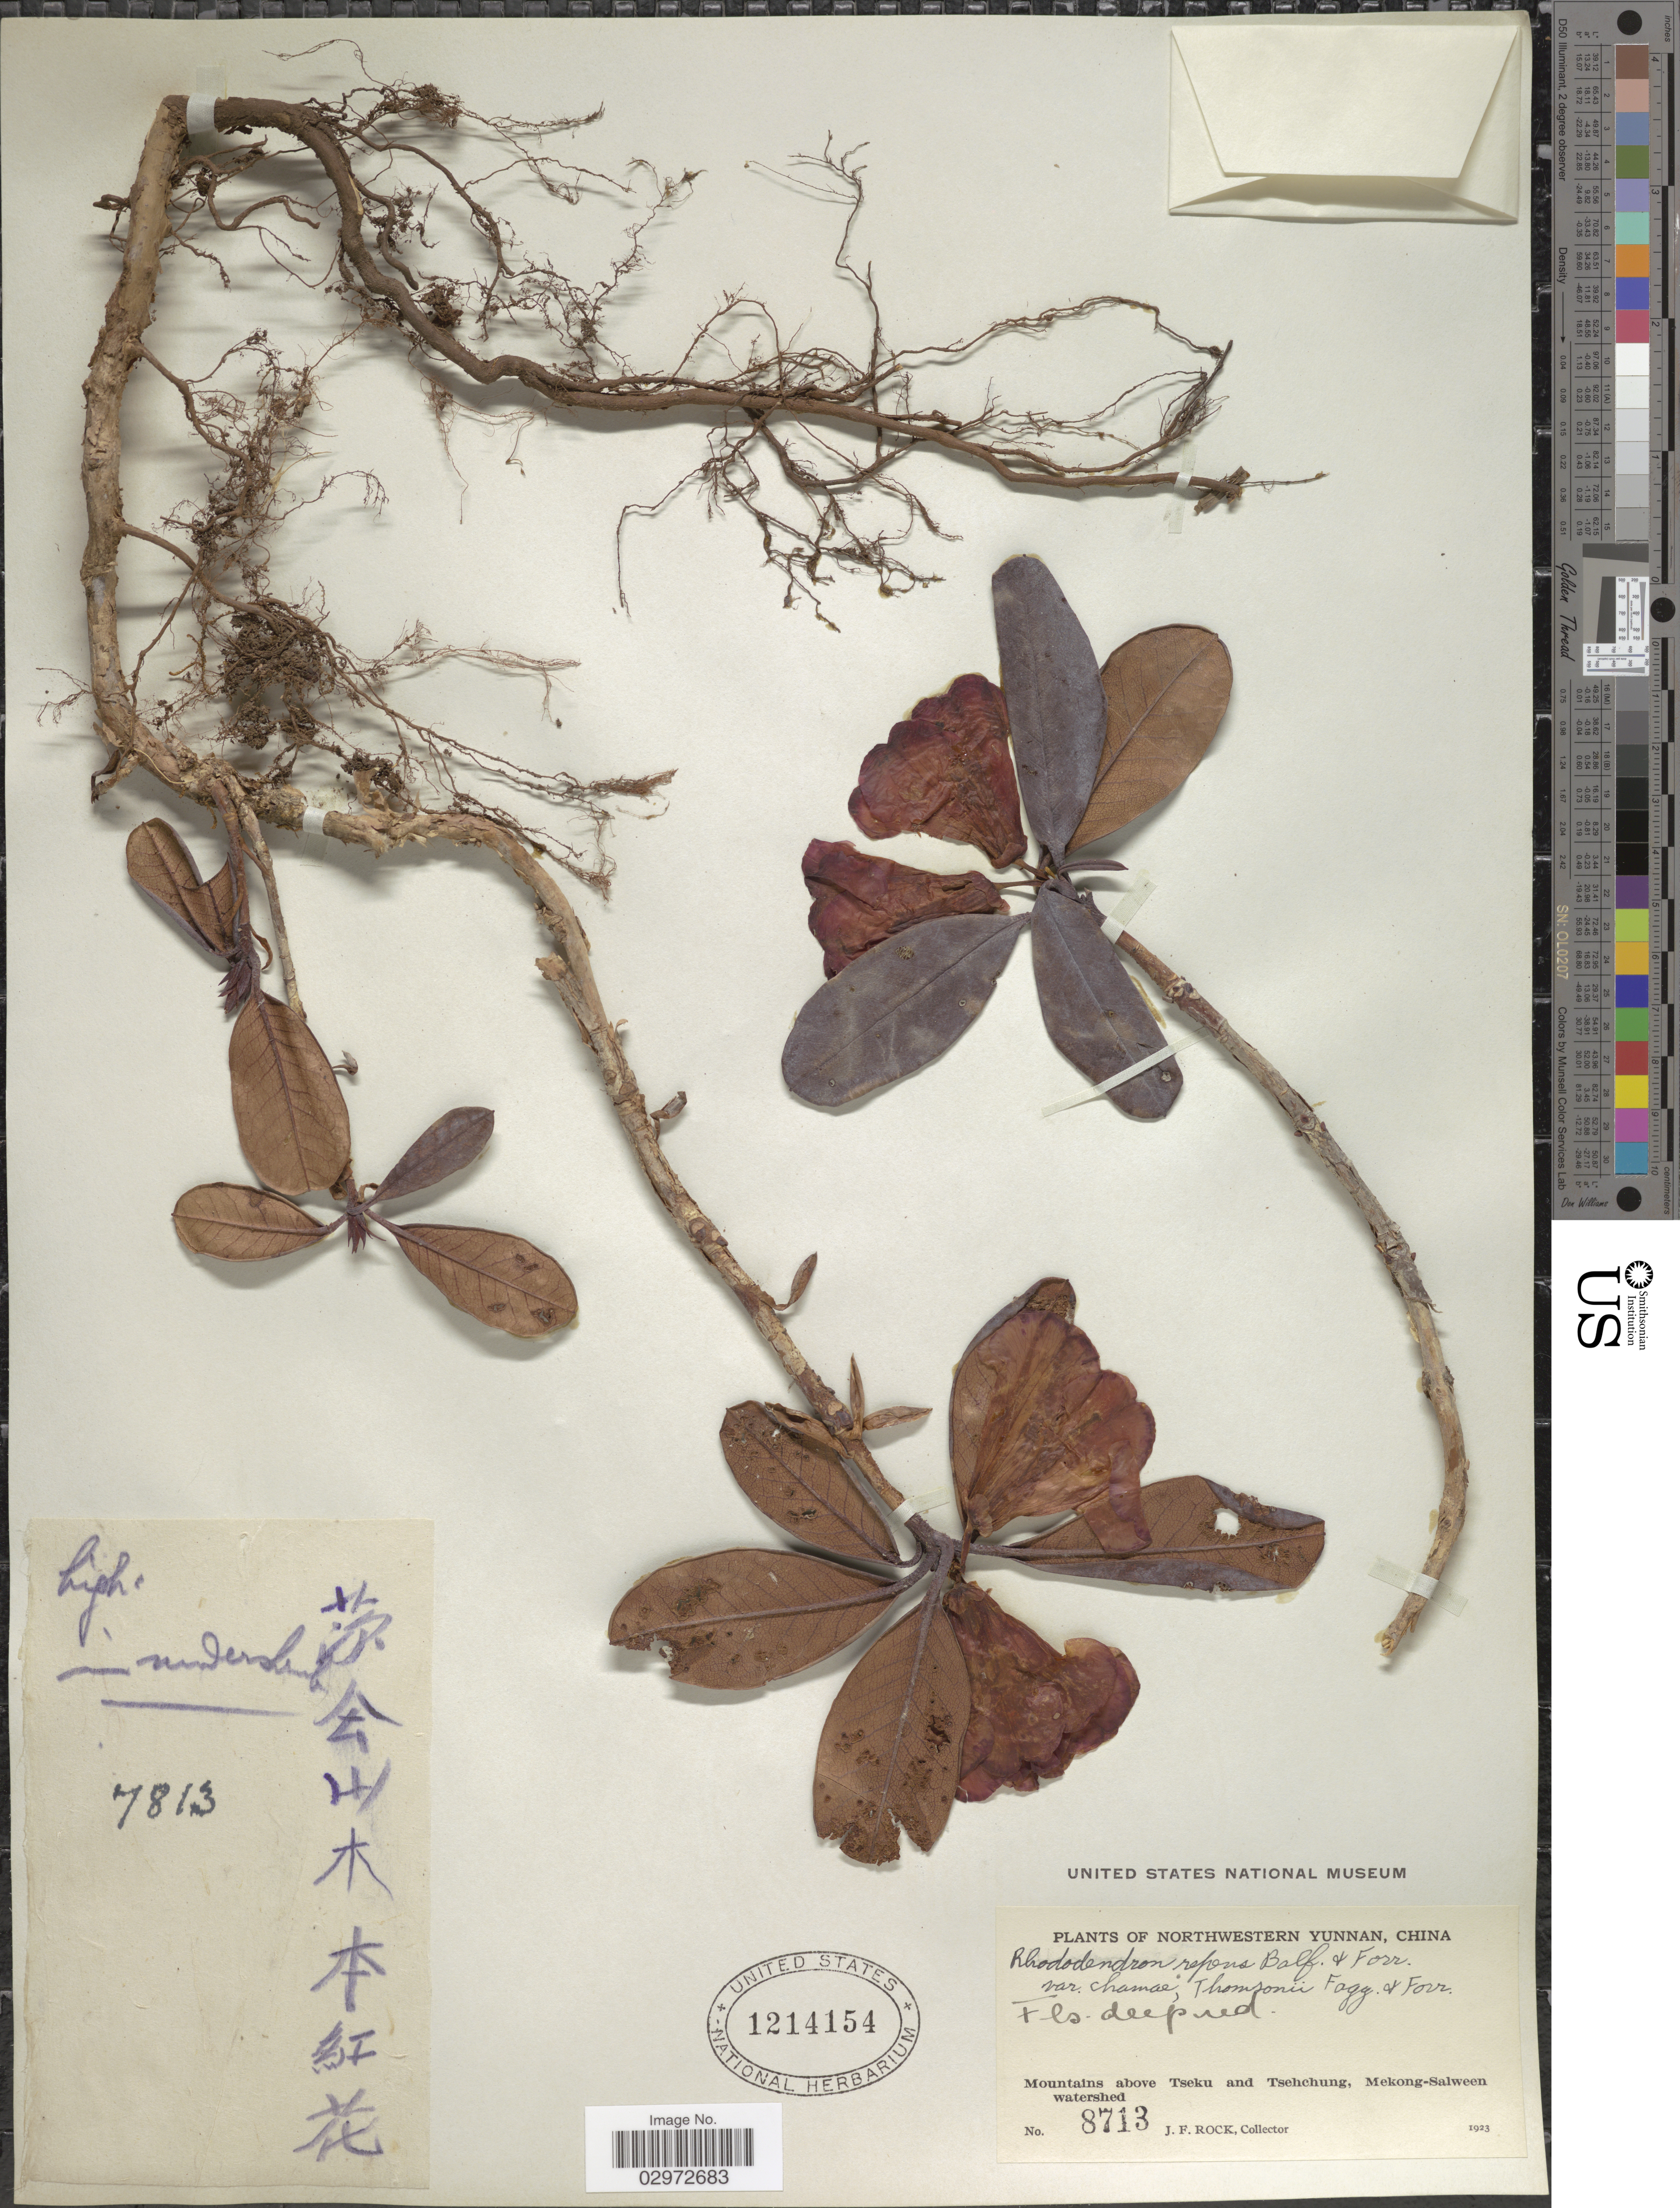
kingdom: Plantae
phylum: Tracheophyta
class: Magnoliopsida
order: Ericales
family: Ericaceae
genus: Rhododendron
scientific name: Rhododendron repens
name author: Balf. f. & Forrest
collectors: J. Rock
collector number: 8713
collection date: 1923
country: China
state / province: Yunnan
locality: Northwestern Yunnan. Mountains above Tseku and Tsehchung, Mekong-Salween watershed.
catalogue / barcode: US 1214154